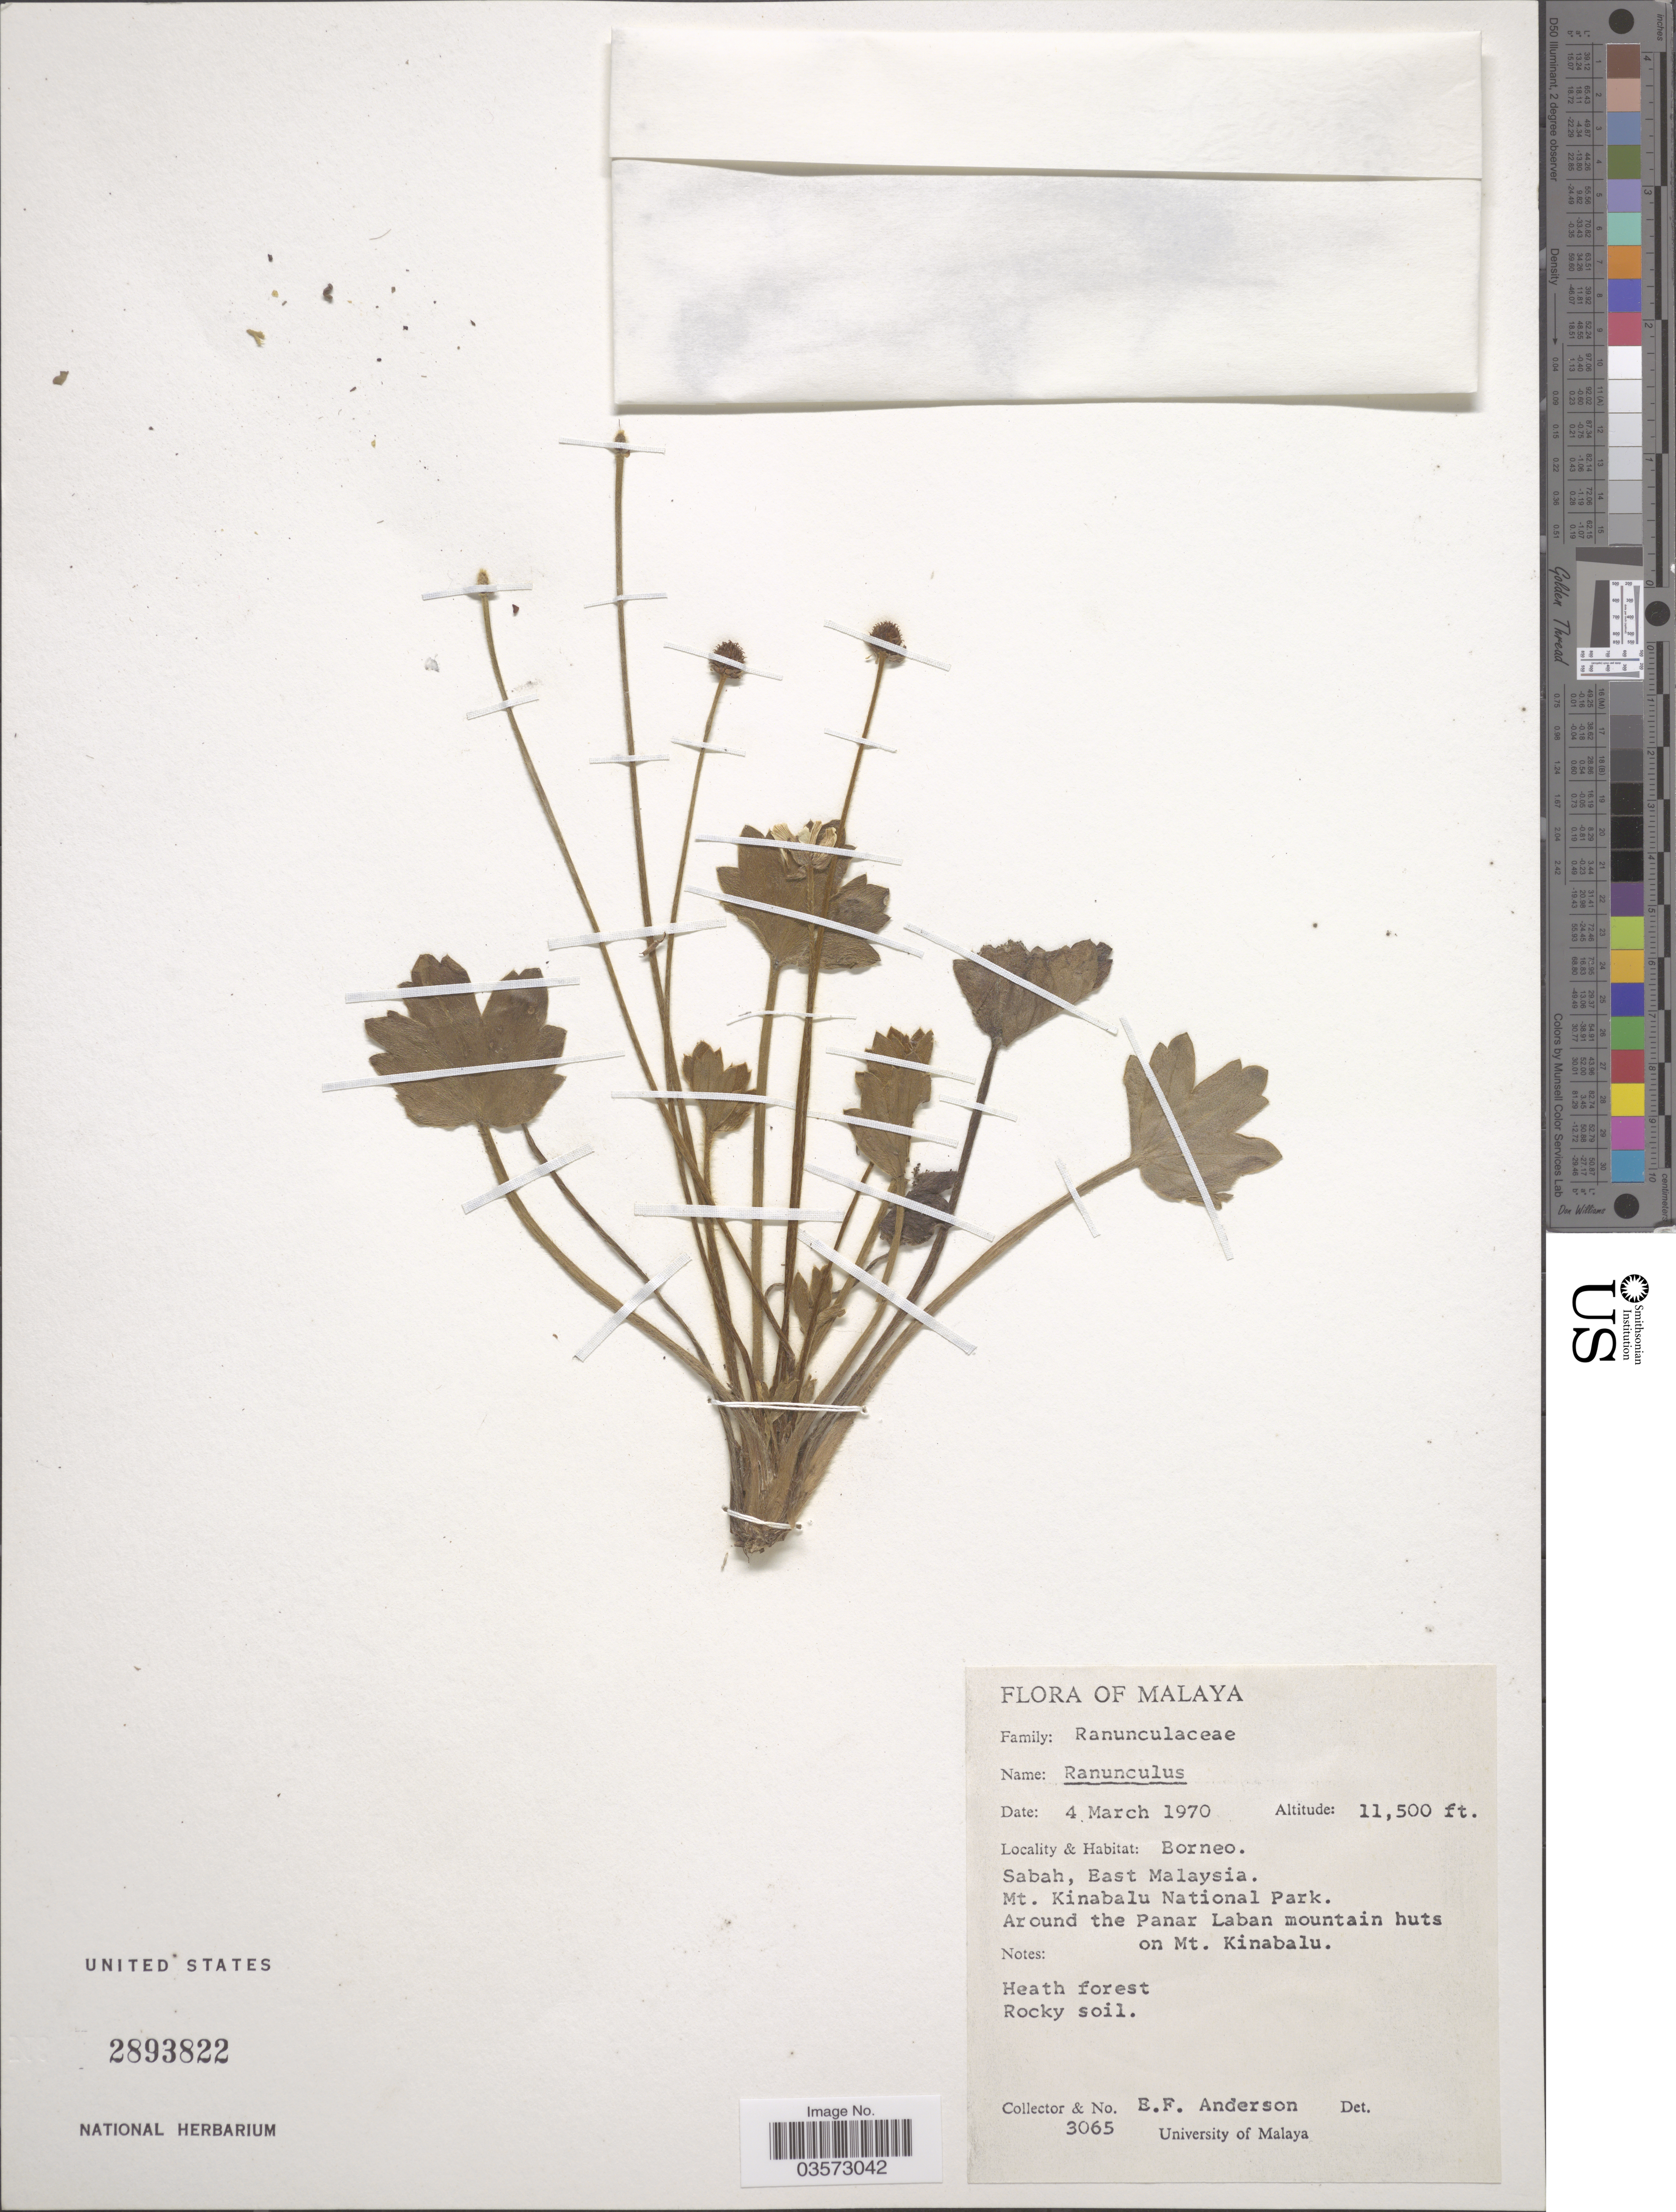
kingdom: Plantae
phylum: Tracheophyta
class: Magnoliopsida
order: Ranunculales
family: Ranunculaceae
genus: Ranunculus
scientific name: Ranunculus sp.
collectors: E. F. Anderson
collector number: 3065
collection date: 1970-03-04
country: Malaysia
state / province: Sabah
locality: Malaya. Borneo. East Malaysia. Mt. Kinabalu National Park. Around the Panar Laban mountain huts on Mt. Kinabalu.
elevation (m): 3505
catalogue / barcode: US 2893822